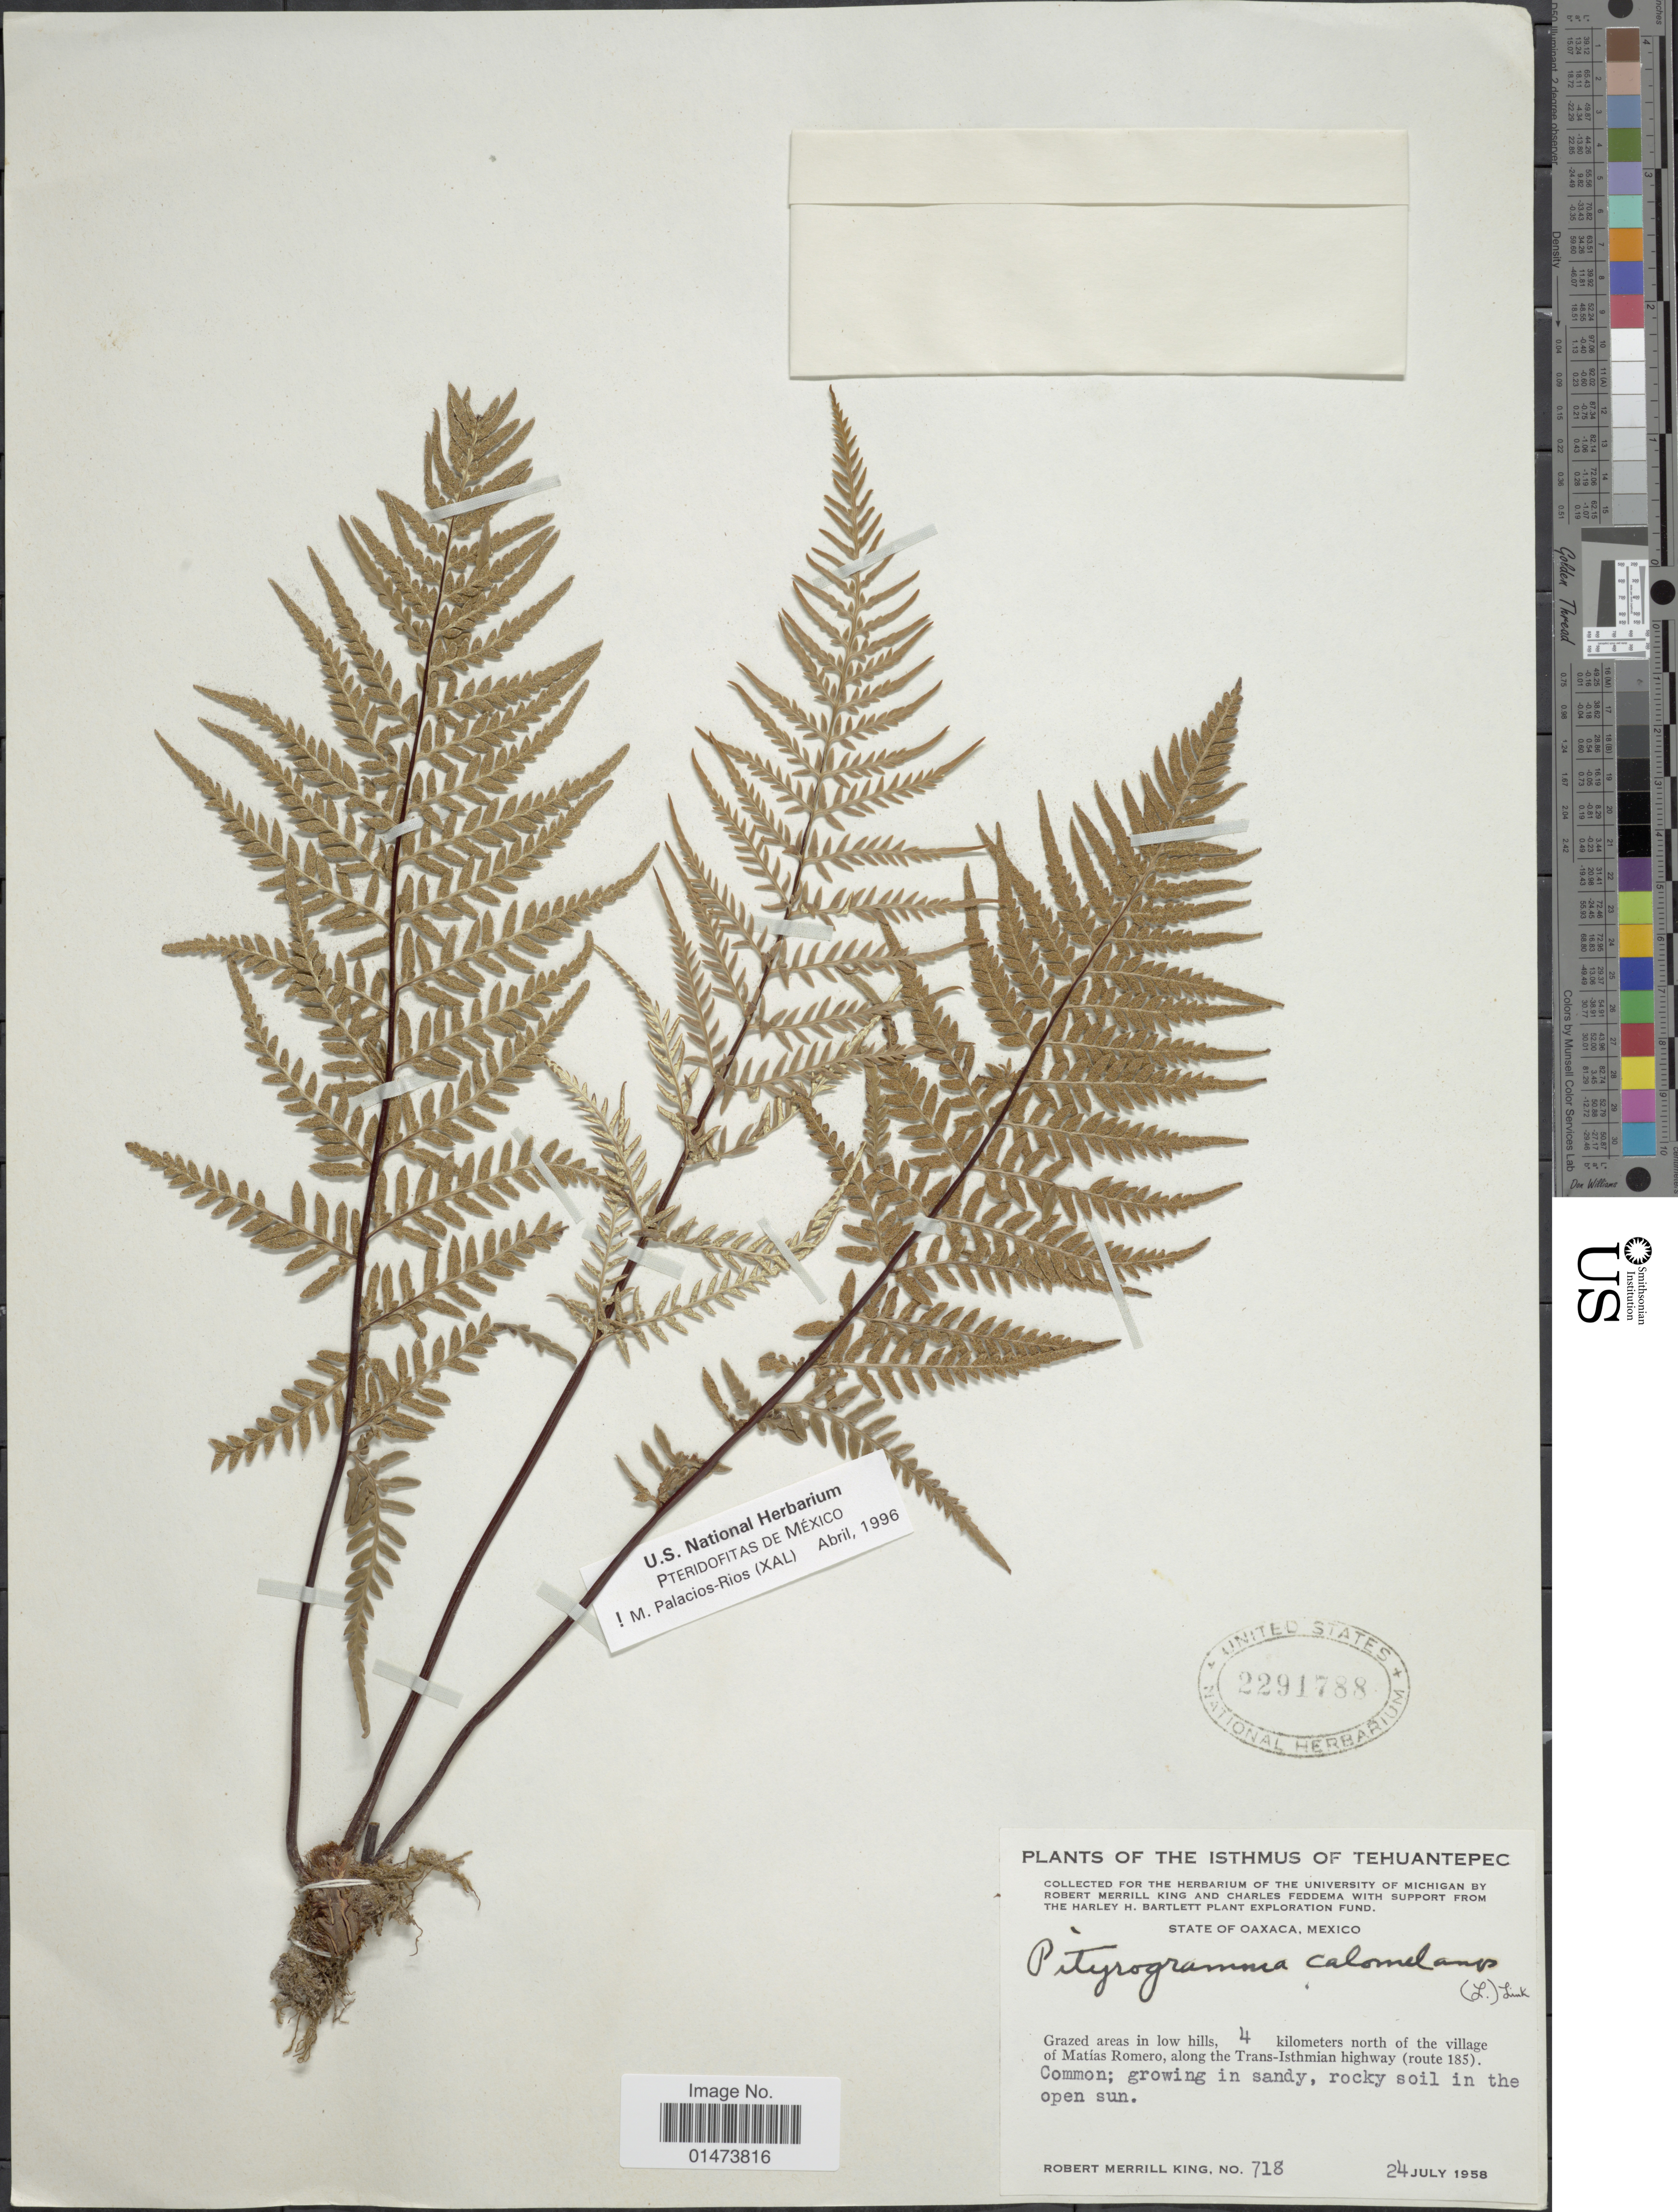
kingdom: Plantae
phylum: Tracheophyta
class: Polypodiopsida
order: Polypodiales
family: Pteridaceae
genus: Pityrogramma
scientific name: Pityrogramma calomelanos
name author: (L.) Link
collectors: R. M. King & C. Feddema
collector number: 718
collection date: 1958-07-24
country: Mexico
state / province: Oaxaca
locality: Isthmus of Tehuantepec, grazed areas in low hills, 4 kilometers north of the village of Matías Romero, along the Trans-Isthmian highway (route 185).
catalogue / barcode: US 2291788